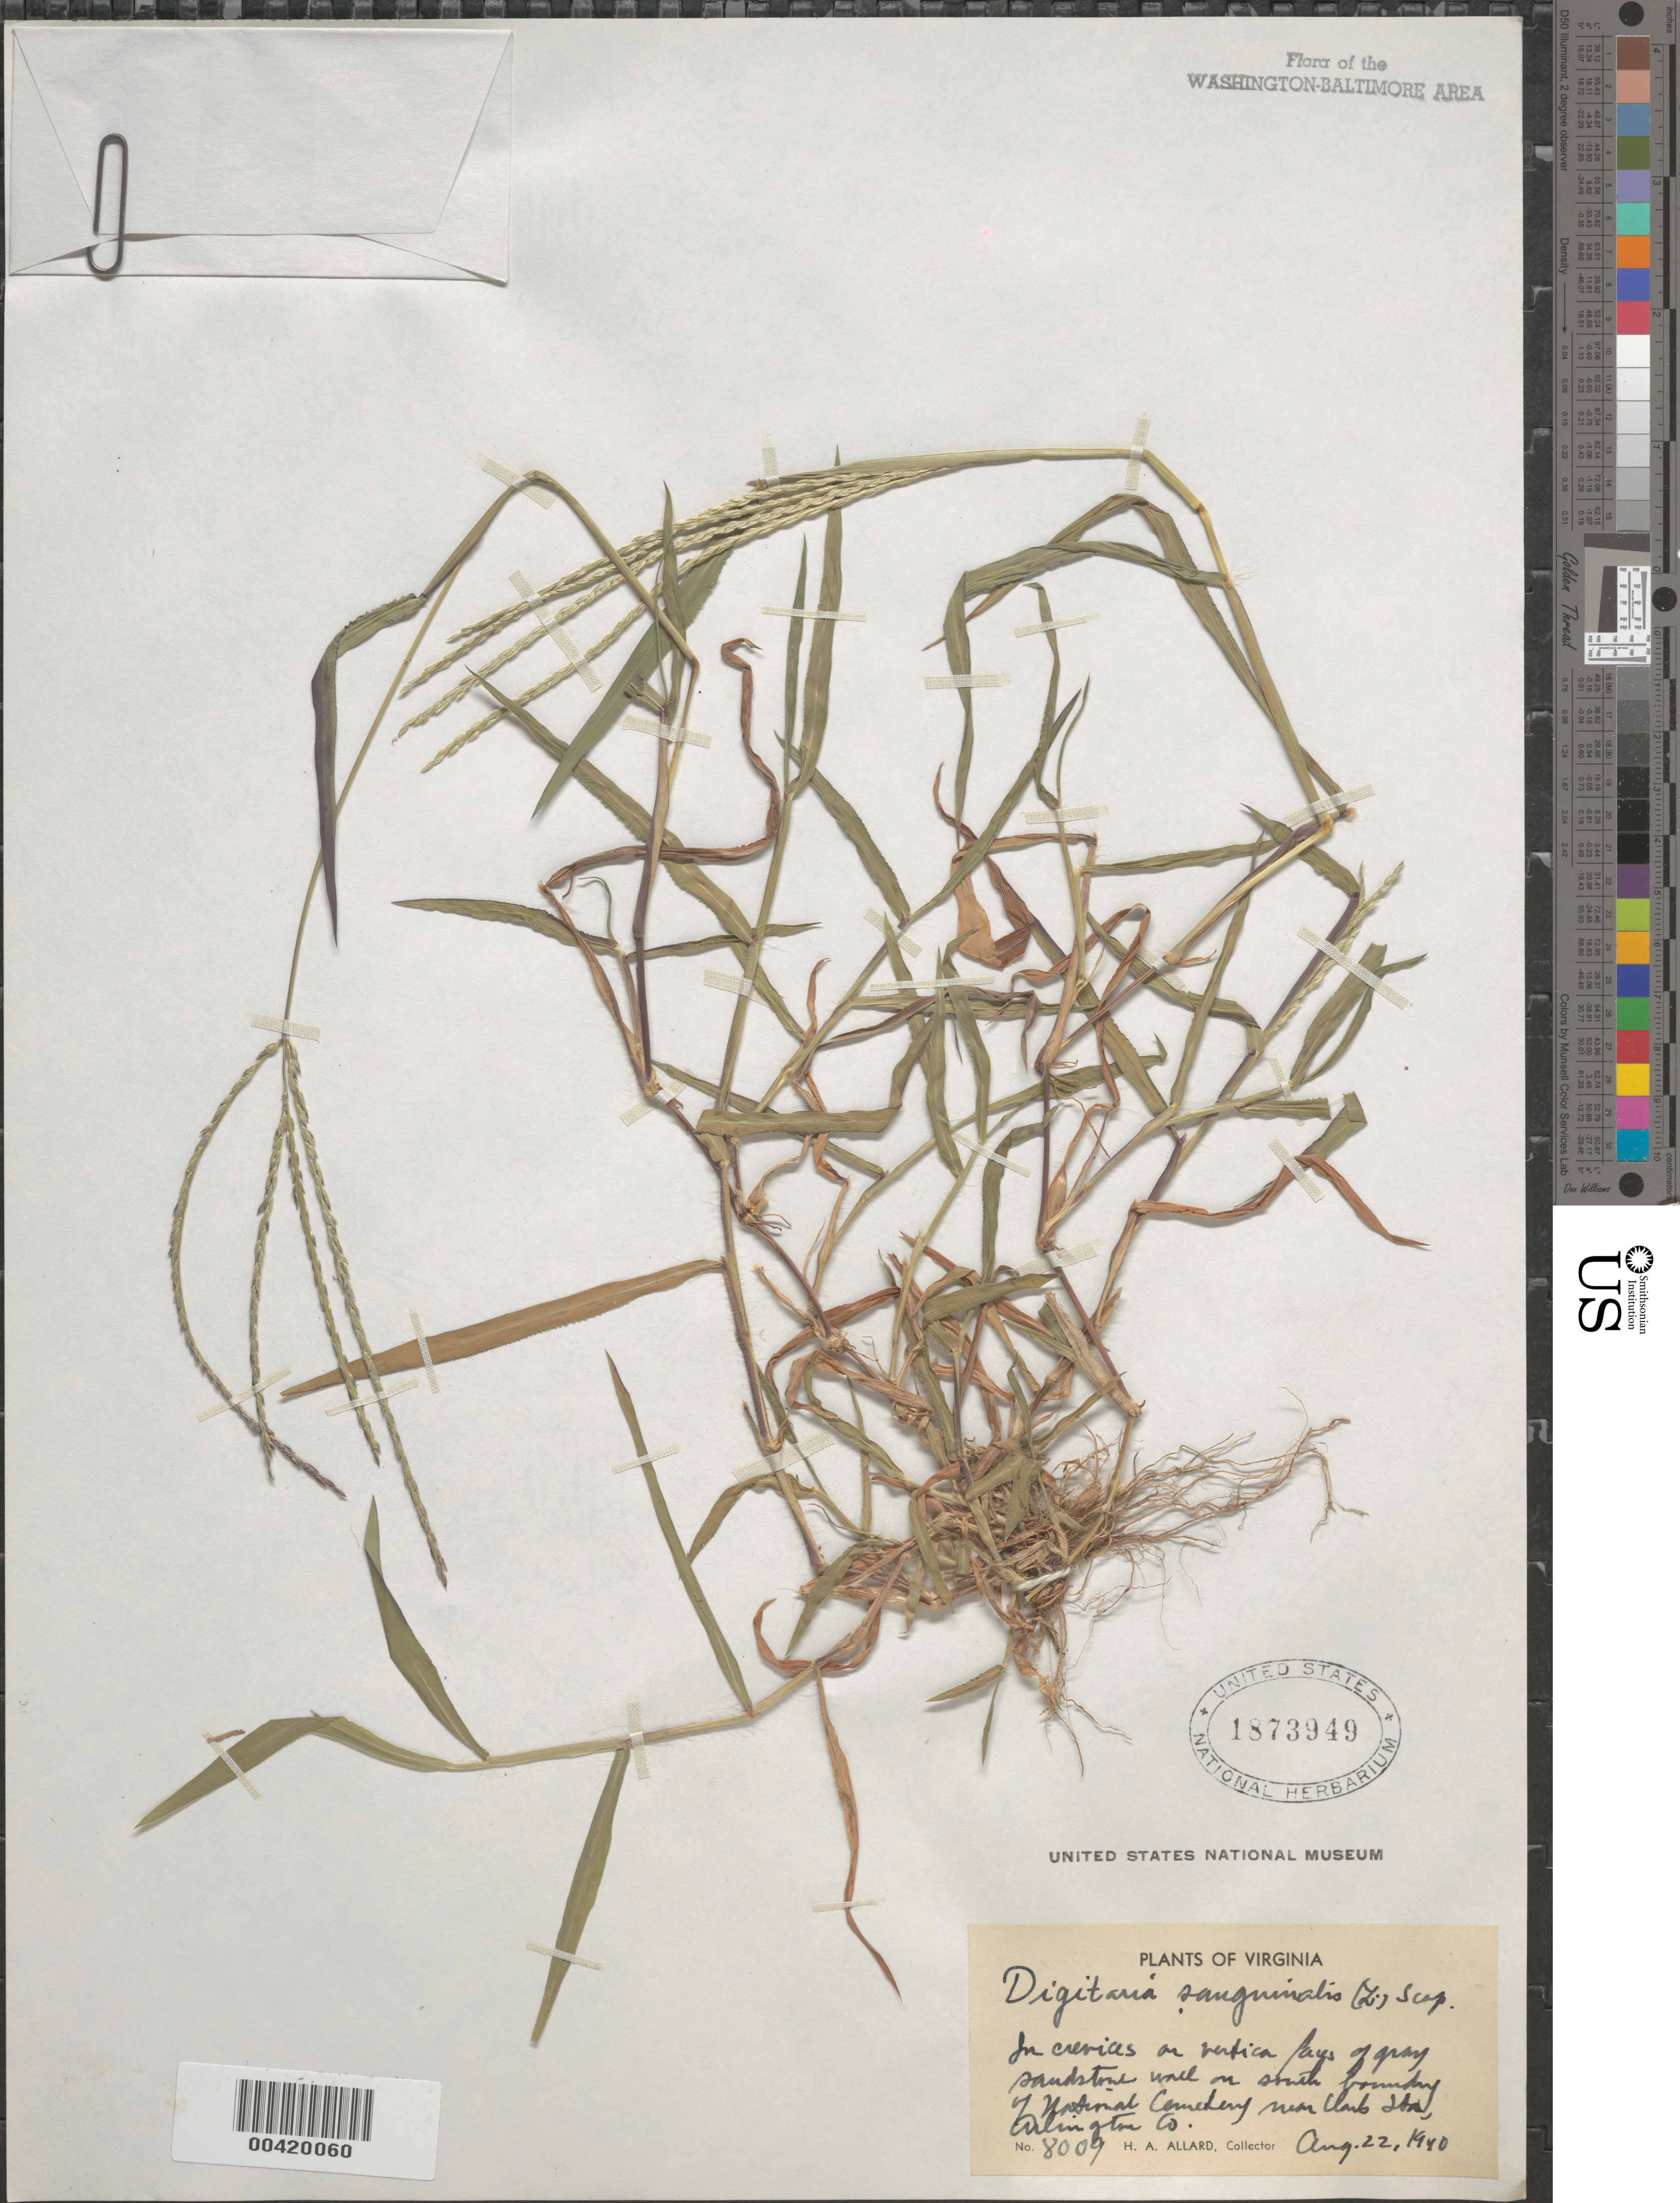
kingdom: Plantae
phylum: Tracheophyta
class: Liliopsida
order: Poales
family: Poaceae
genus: Digitaria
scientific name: Digitaria sanguinalis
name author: (L.) Scop.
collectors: H. A. Allard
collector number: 8009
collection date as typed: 22 Aug 1940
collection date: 1940-08-22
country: United States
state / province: Virginia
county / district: Arlington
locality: National Cemetery near Clark Station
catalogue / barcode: US 1873949